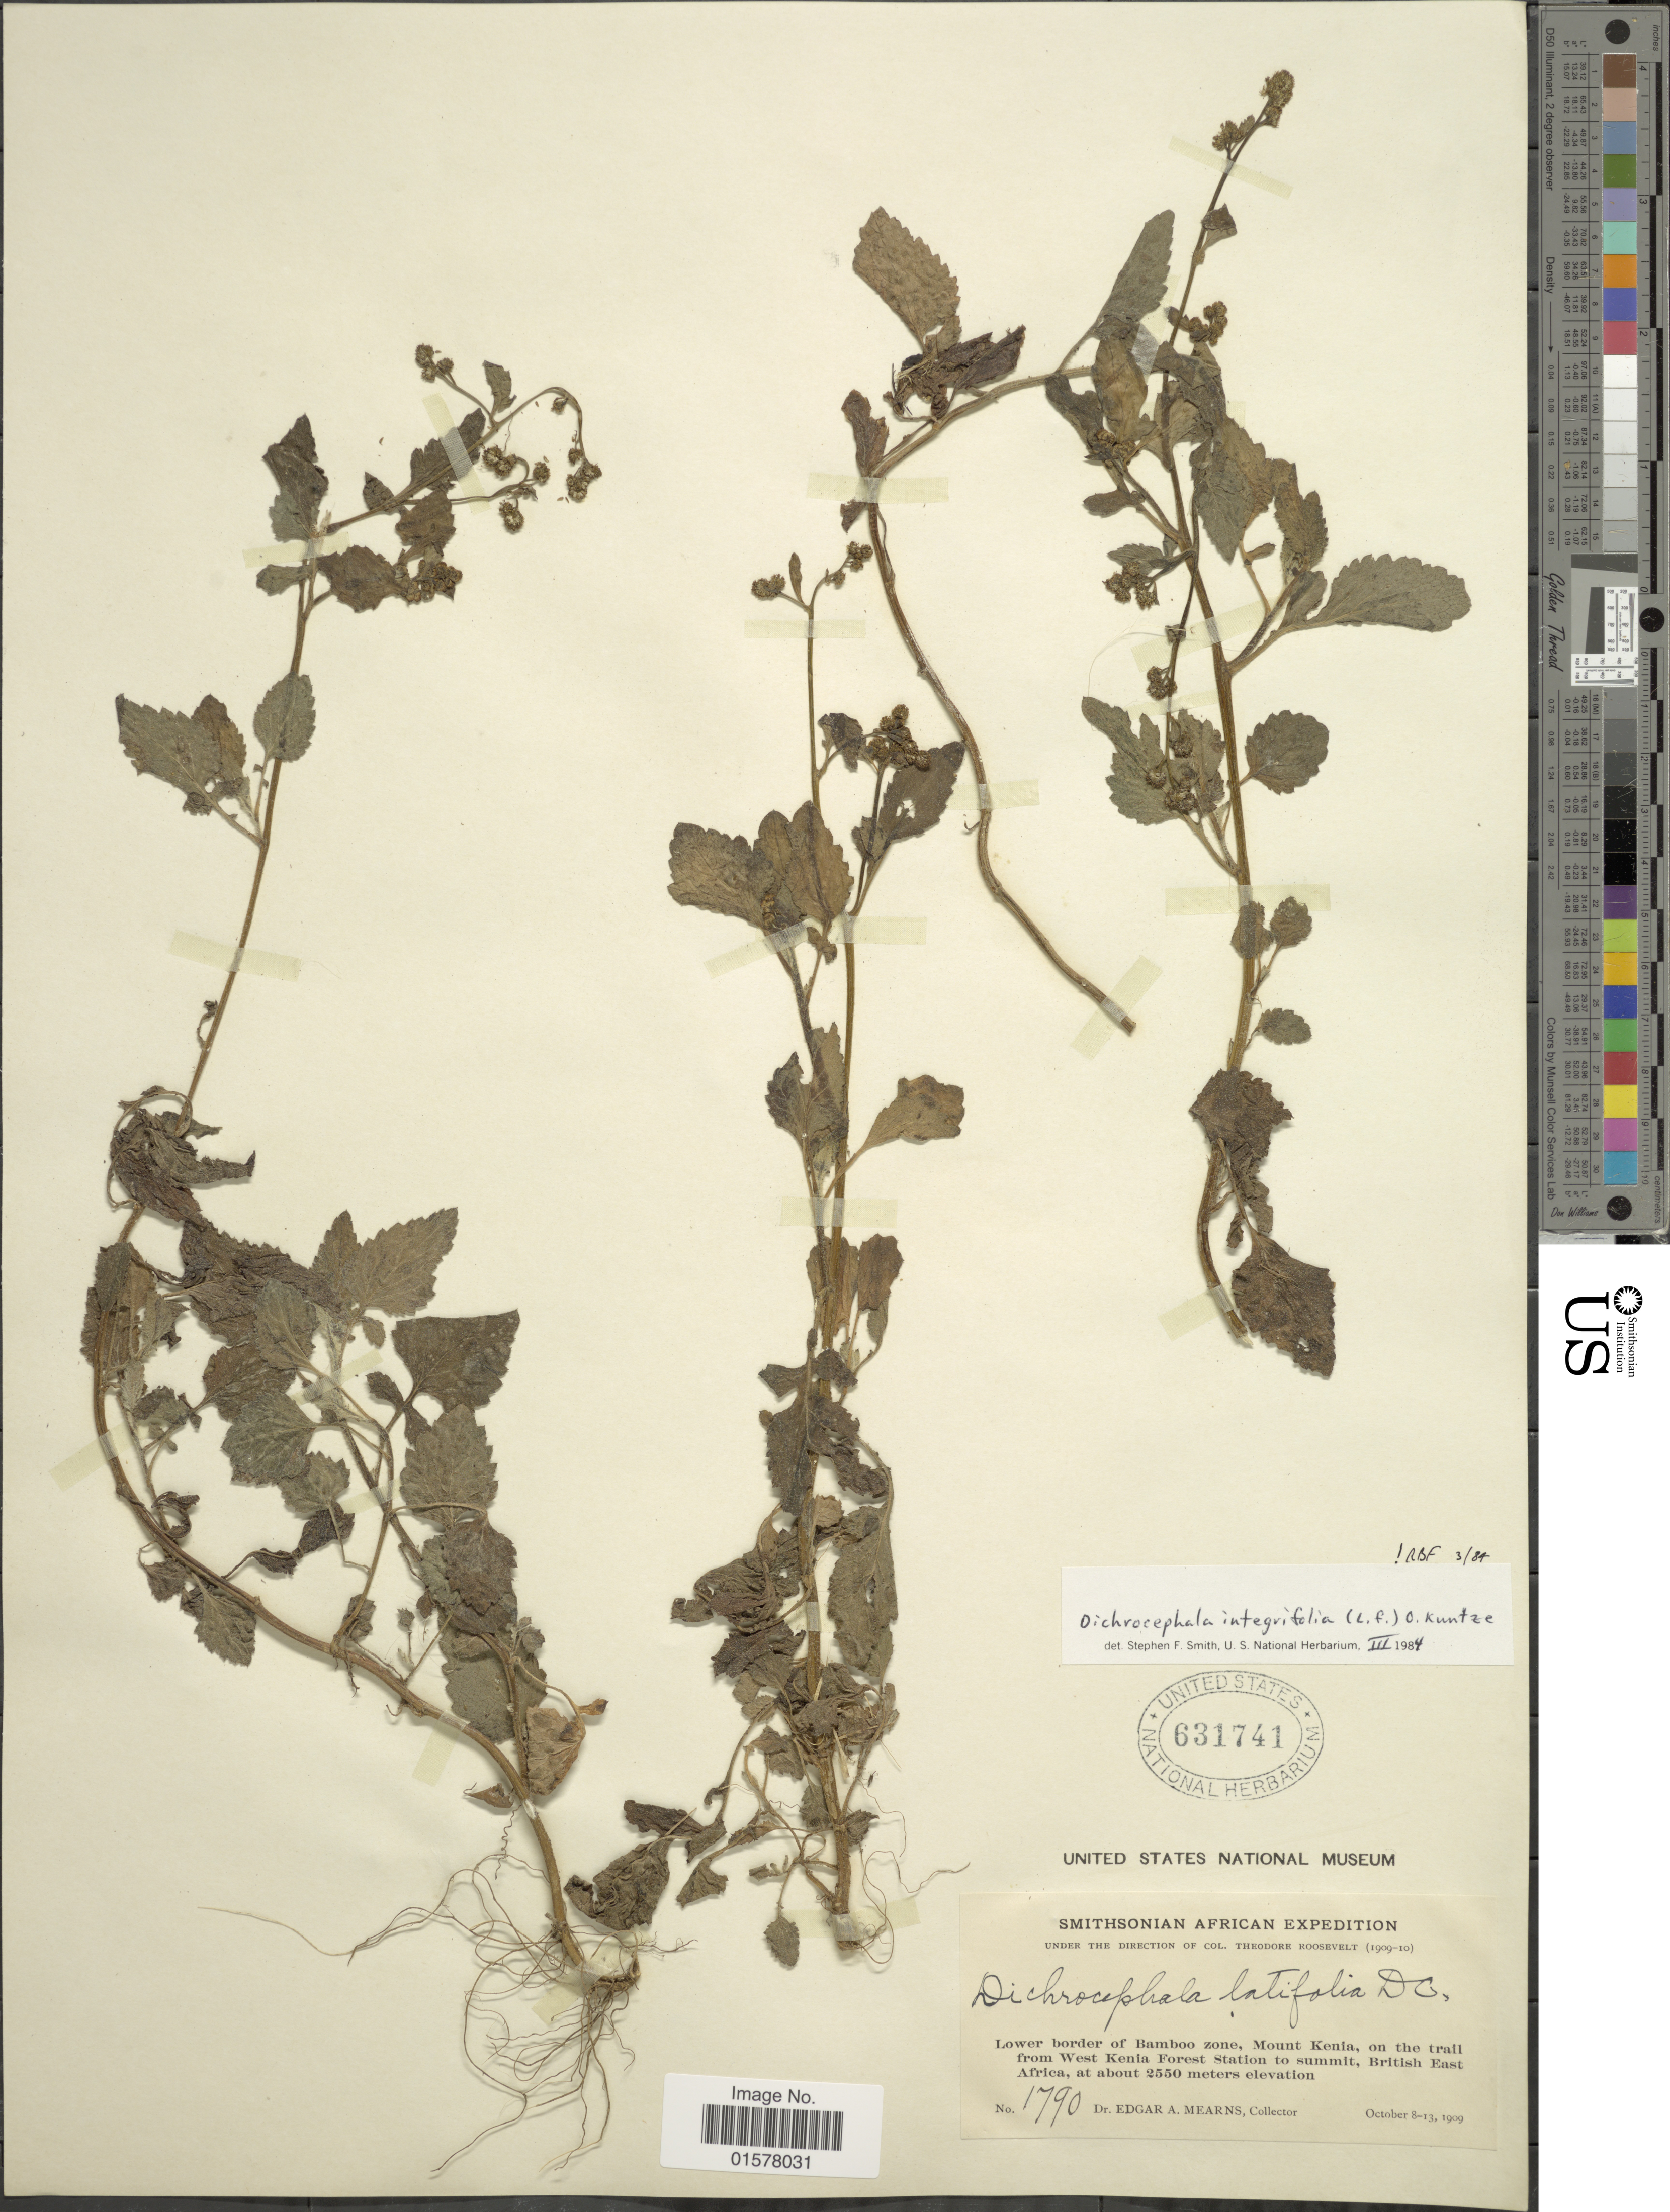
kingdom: Plantae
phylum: Tracheophyta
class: Magnoliopsida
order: Asterales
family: Asteraceae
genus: Dichrocephala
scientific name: Dichrocephala integrifolia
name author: (L. f.) Kuntze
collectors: E. A. Mearns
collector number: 1790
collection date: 1909-10-08/1909-10-13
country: Kenya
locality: Lower border of Bamboo Zone, Mount Kenia, on the trail from West Kenia Forest Station to summit, British East Africa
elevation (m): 2550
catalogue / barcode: US 631741